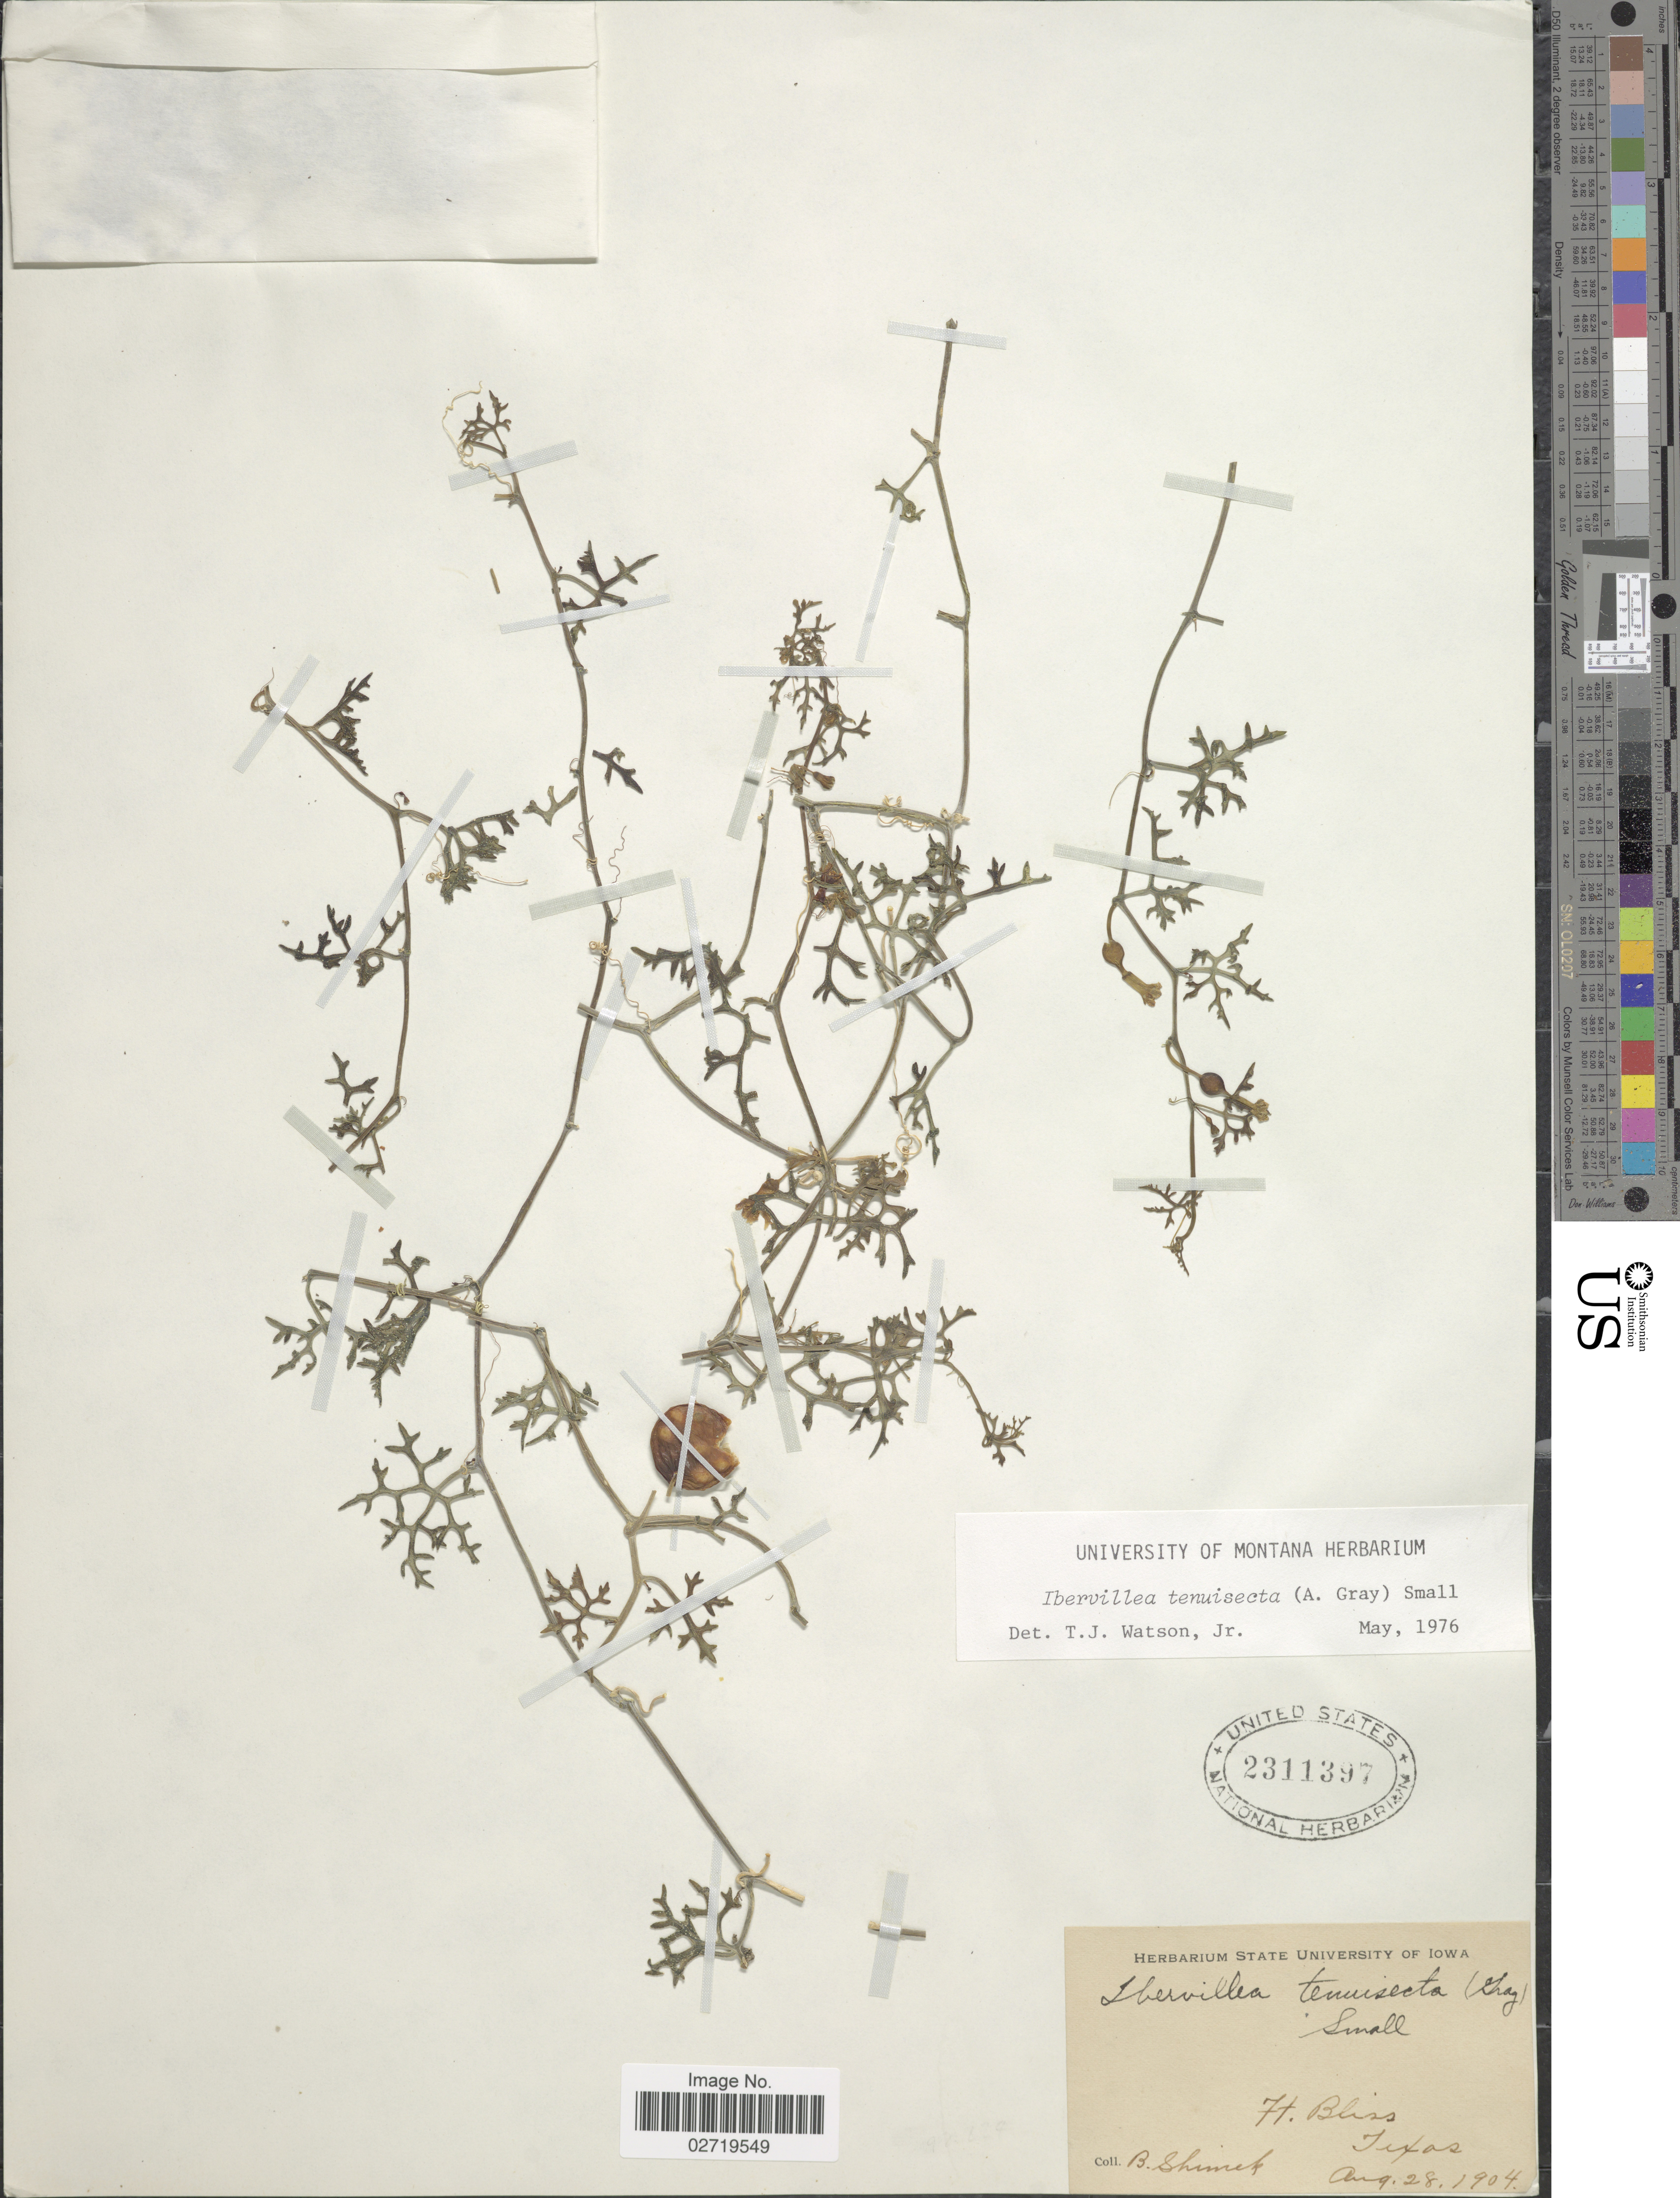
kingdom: Plantae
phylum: Tracheophyta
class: Magnoliopsida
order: Cucurbitales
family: Cucurbitaceae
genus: Ibervillea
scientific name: Ibervillea tenuisecta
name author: (A. Gray) Small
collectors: B. Shimek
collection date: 1904-08-28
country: United States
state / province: Texas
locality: Ft. Bliss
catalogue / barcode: US 2311397